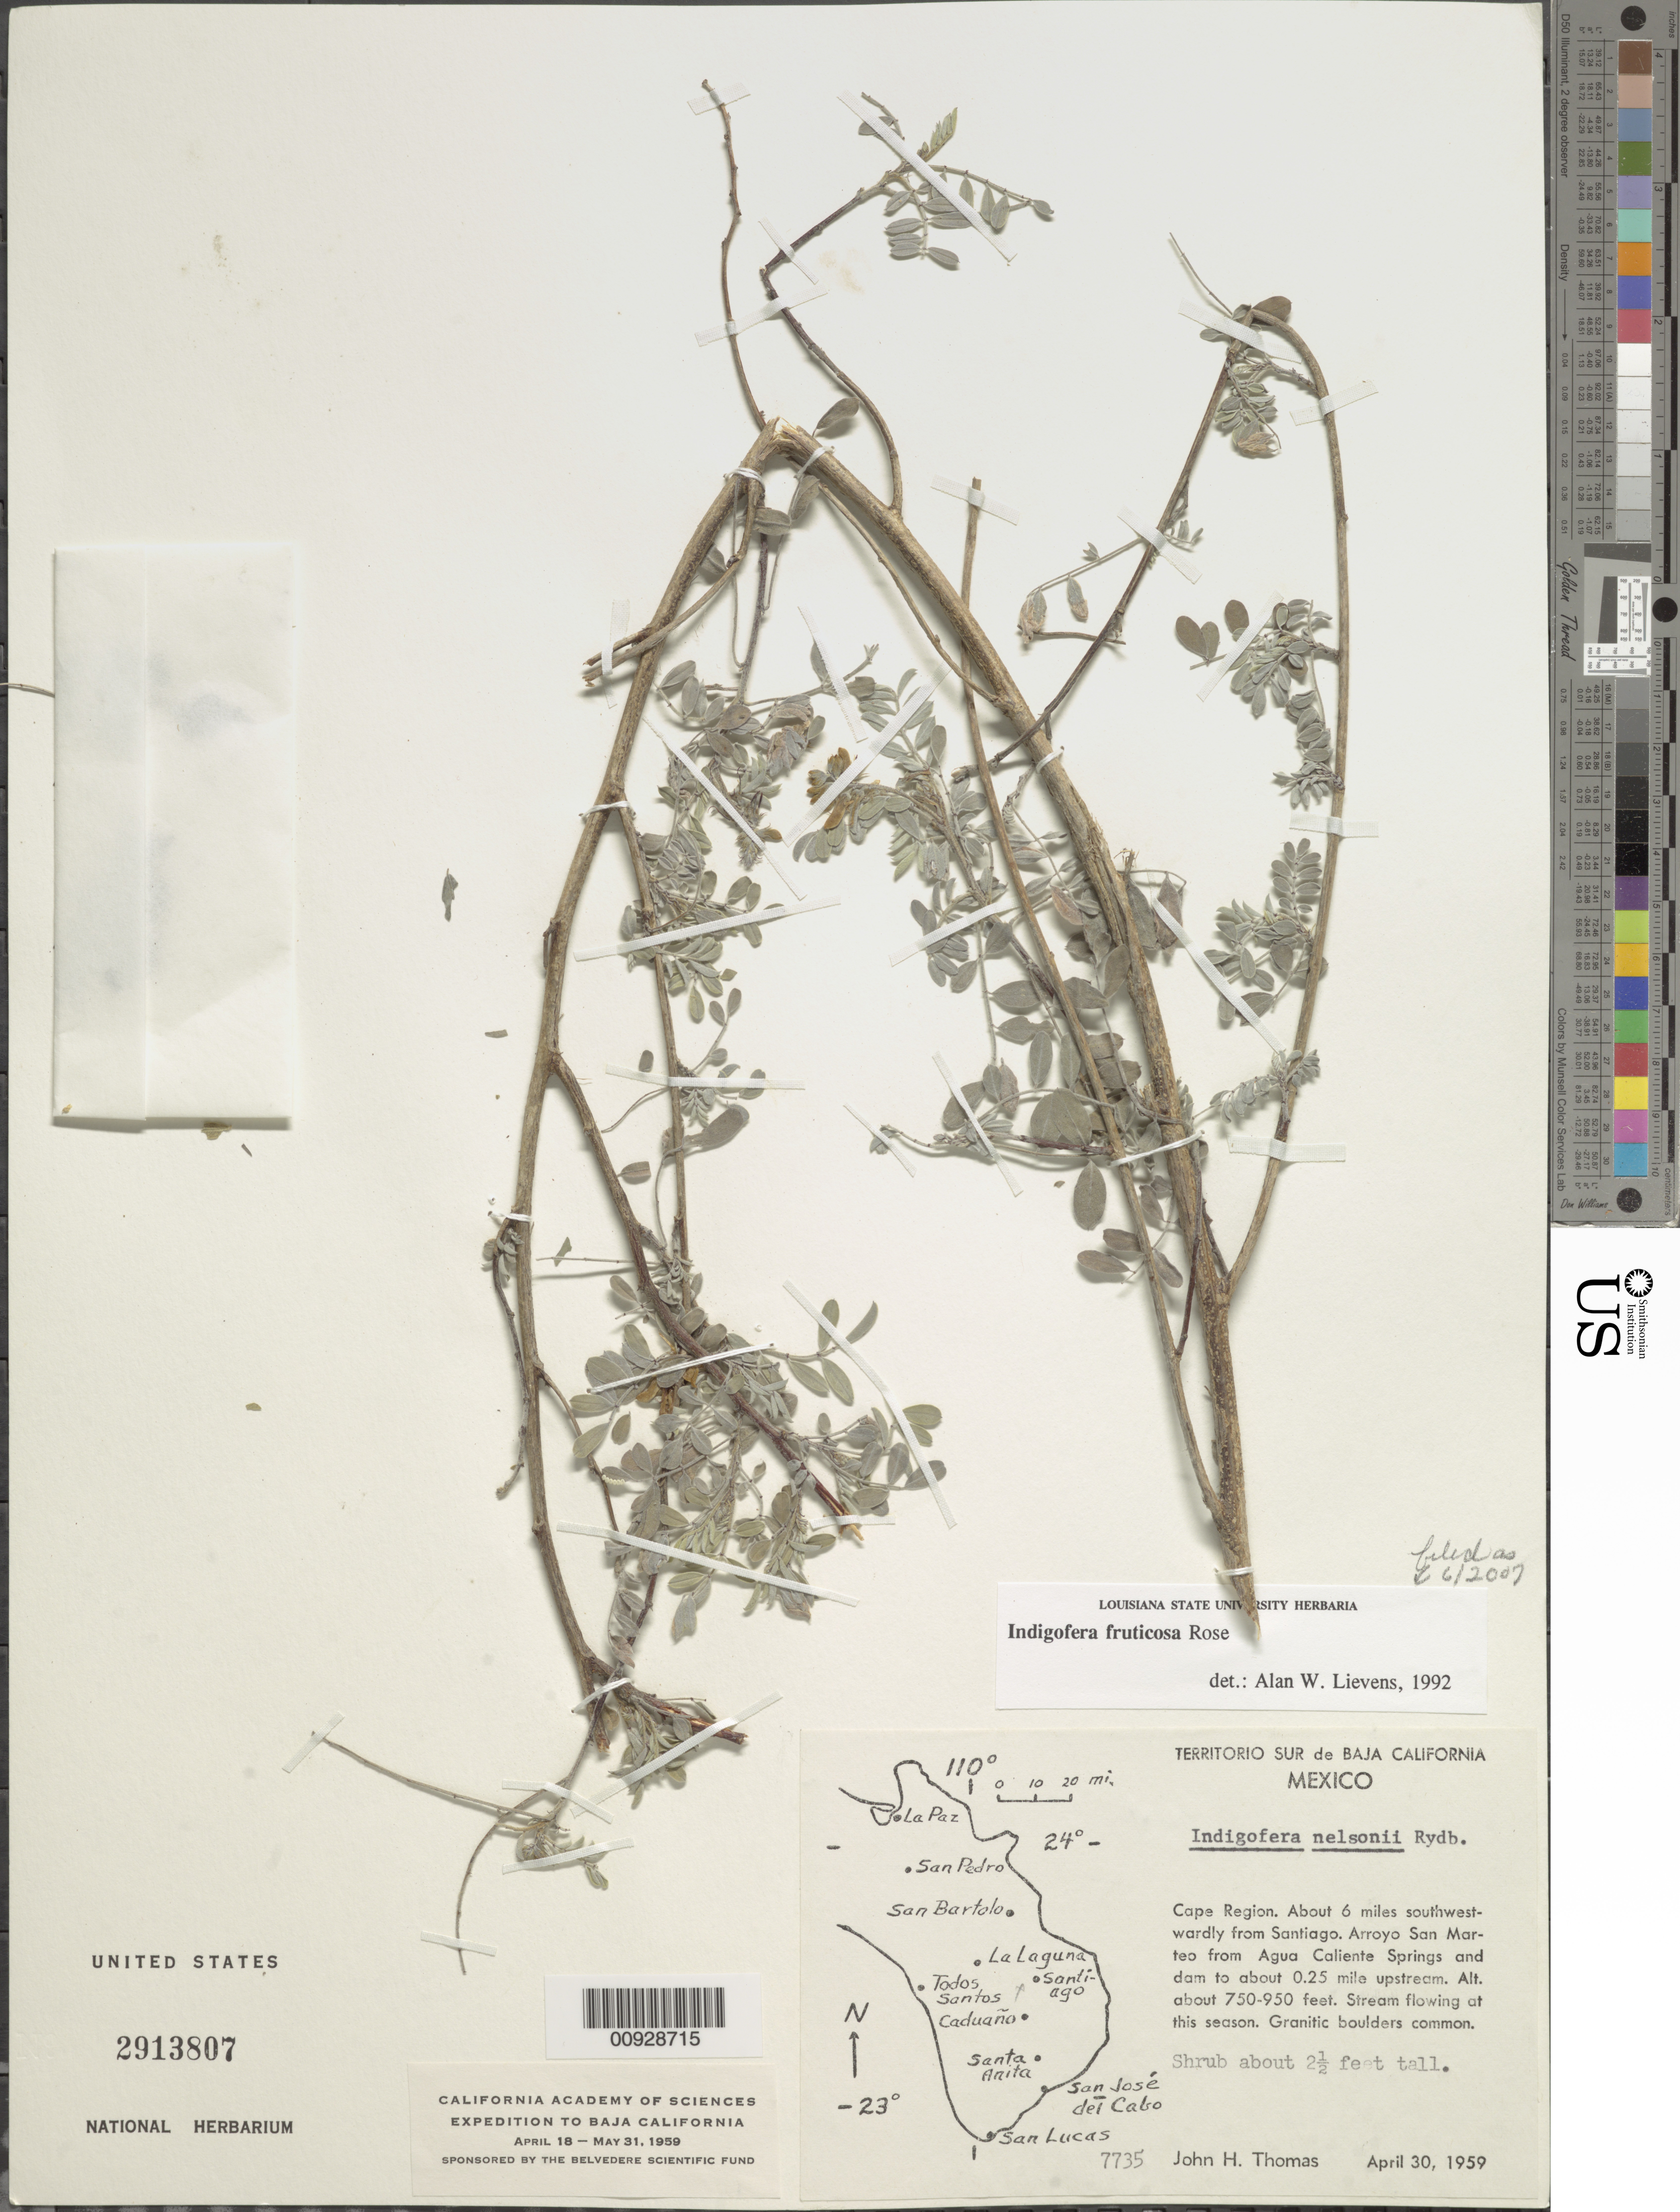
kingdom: Plantae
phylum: Tracheophyta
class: Magnoliopsida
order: Fabales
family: Fabaceae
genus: Indigofera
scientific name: Indigofera fruticosa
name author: Rose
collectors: J. H. Thomas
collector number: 7735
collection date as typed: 30 Apr 1959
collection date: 1959-04-30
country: Mexico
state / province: Baja California Sur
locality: Cape Region. About 6 miles southwest-wardly from Santiago. Arroyo San Marteo from Agua Caliente Springs and dam to about 0.25 mile upstream.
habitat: Granitic boulders.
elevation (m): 229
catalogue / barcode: US 2913807